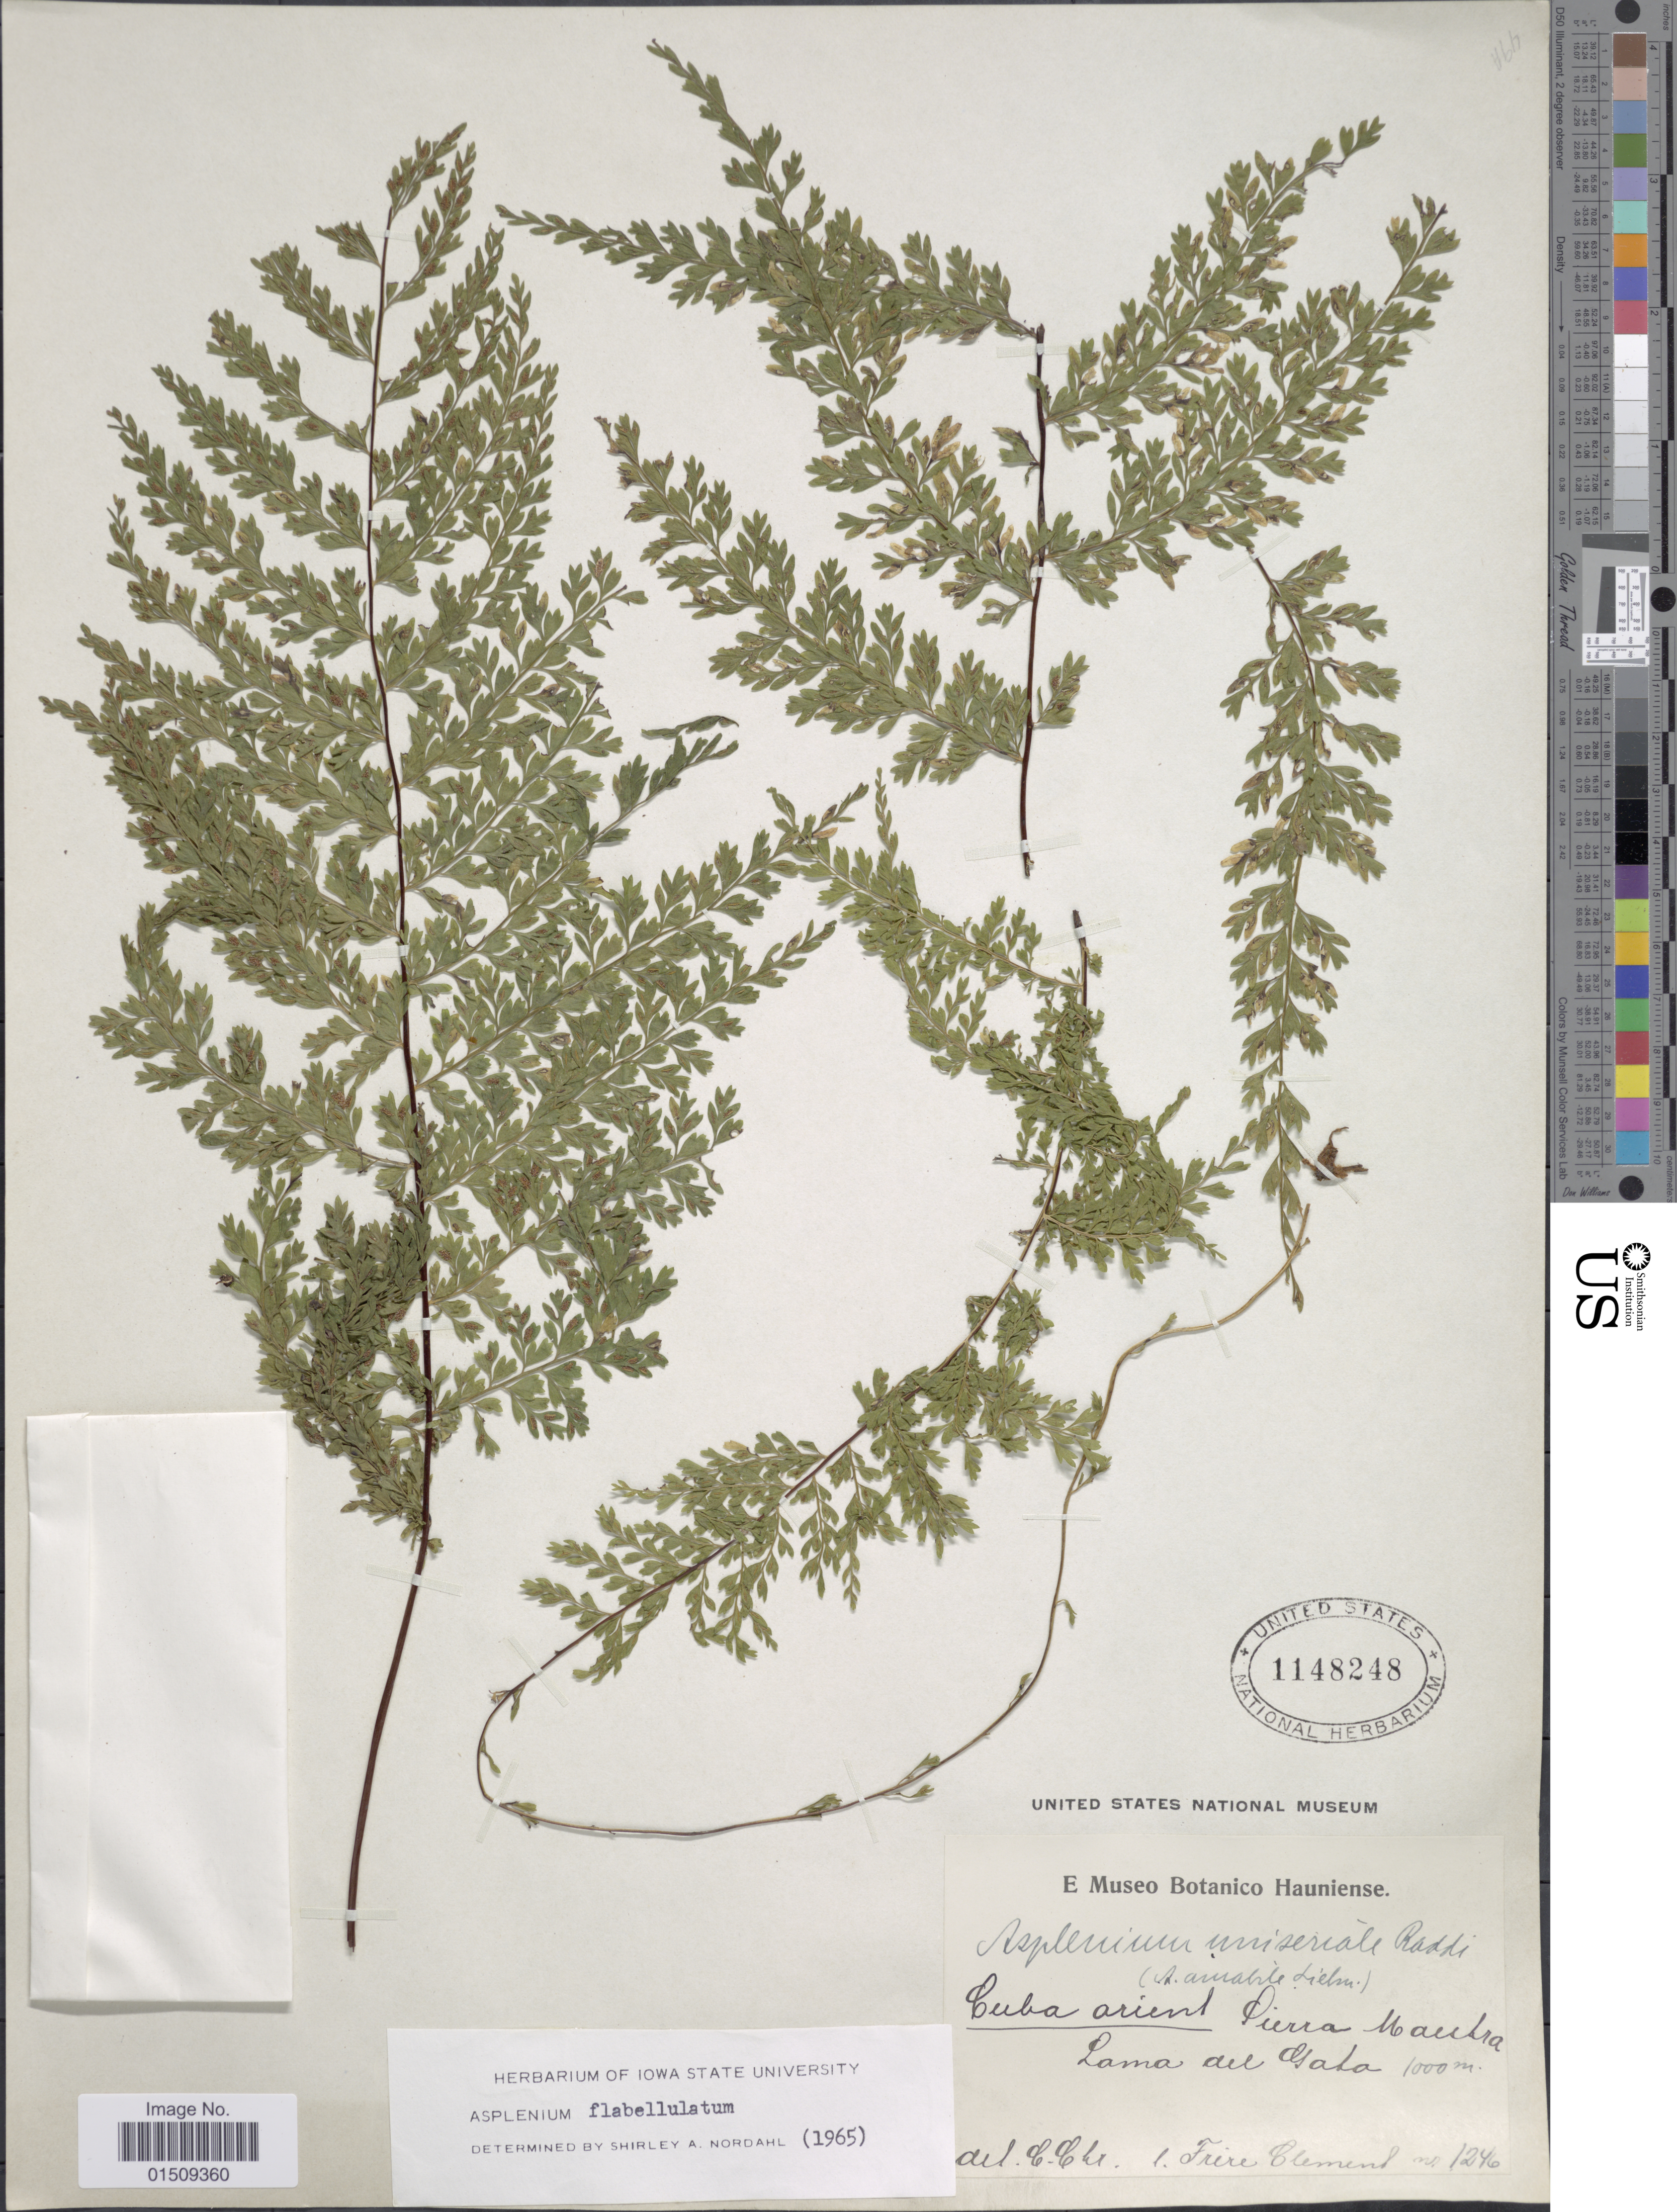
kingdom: Plantae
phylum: Tracheophyta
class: Polypodiopsida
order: Polypodiales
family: Aspleniaceae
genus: Asplenium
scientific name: Asplenium radicans var. partitum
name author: (Klotzsch) Hieron.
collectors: B. Clement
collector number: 1246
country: Cuba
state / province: Oriente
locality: Sierra Maestra, Loma del Gato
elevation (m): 1000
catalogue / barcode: US 1148248